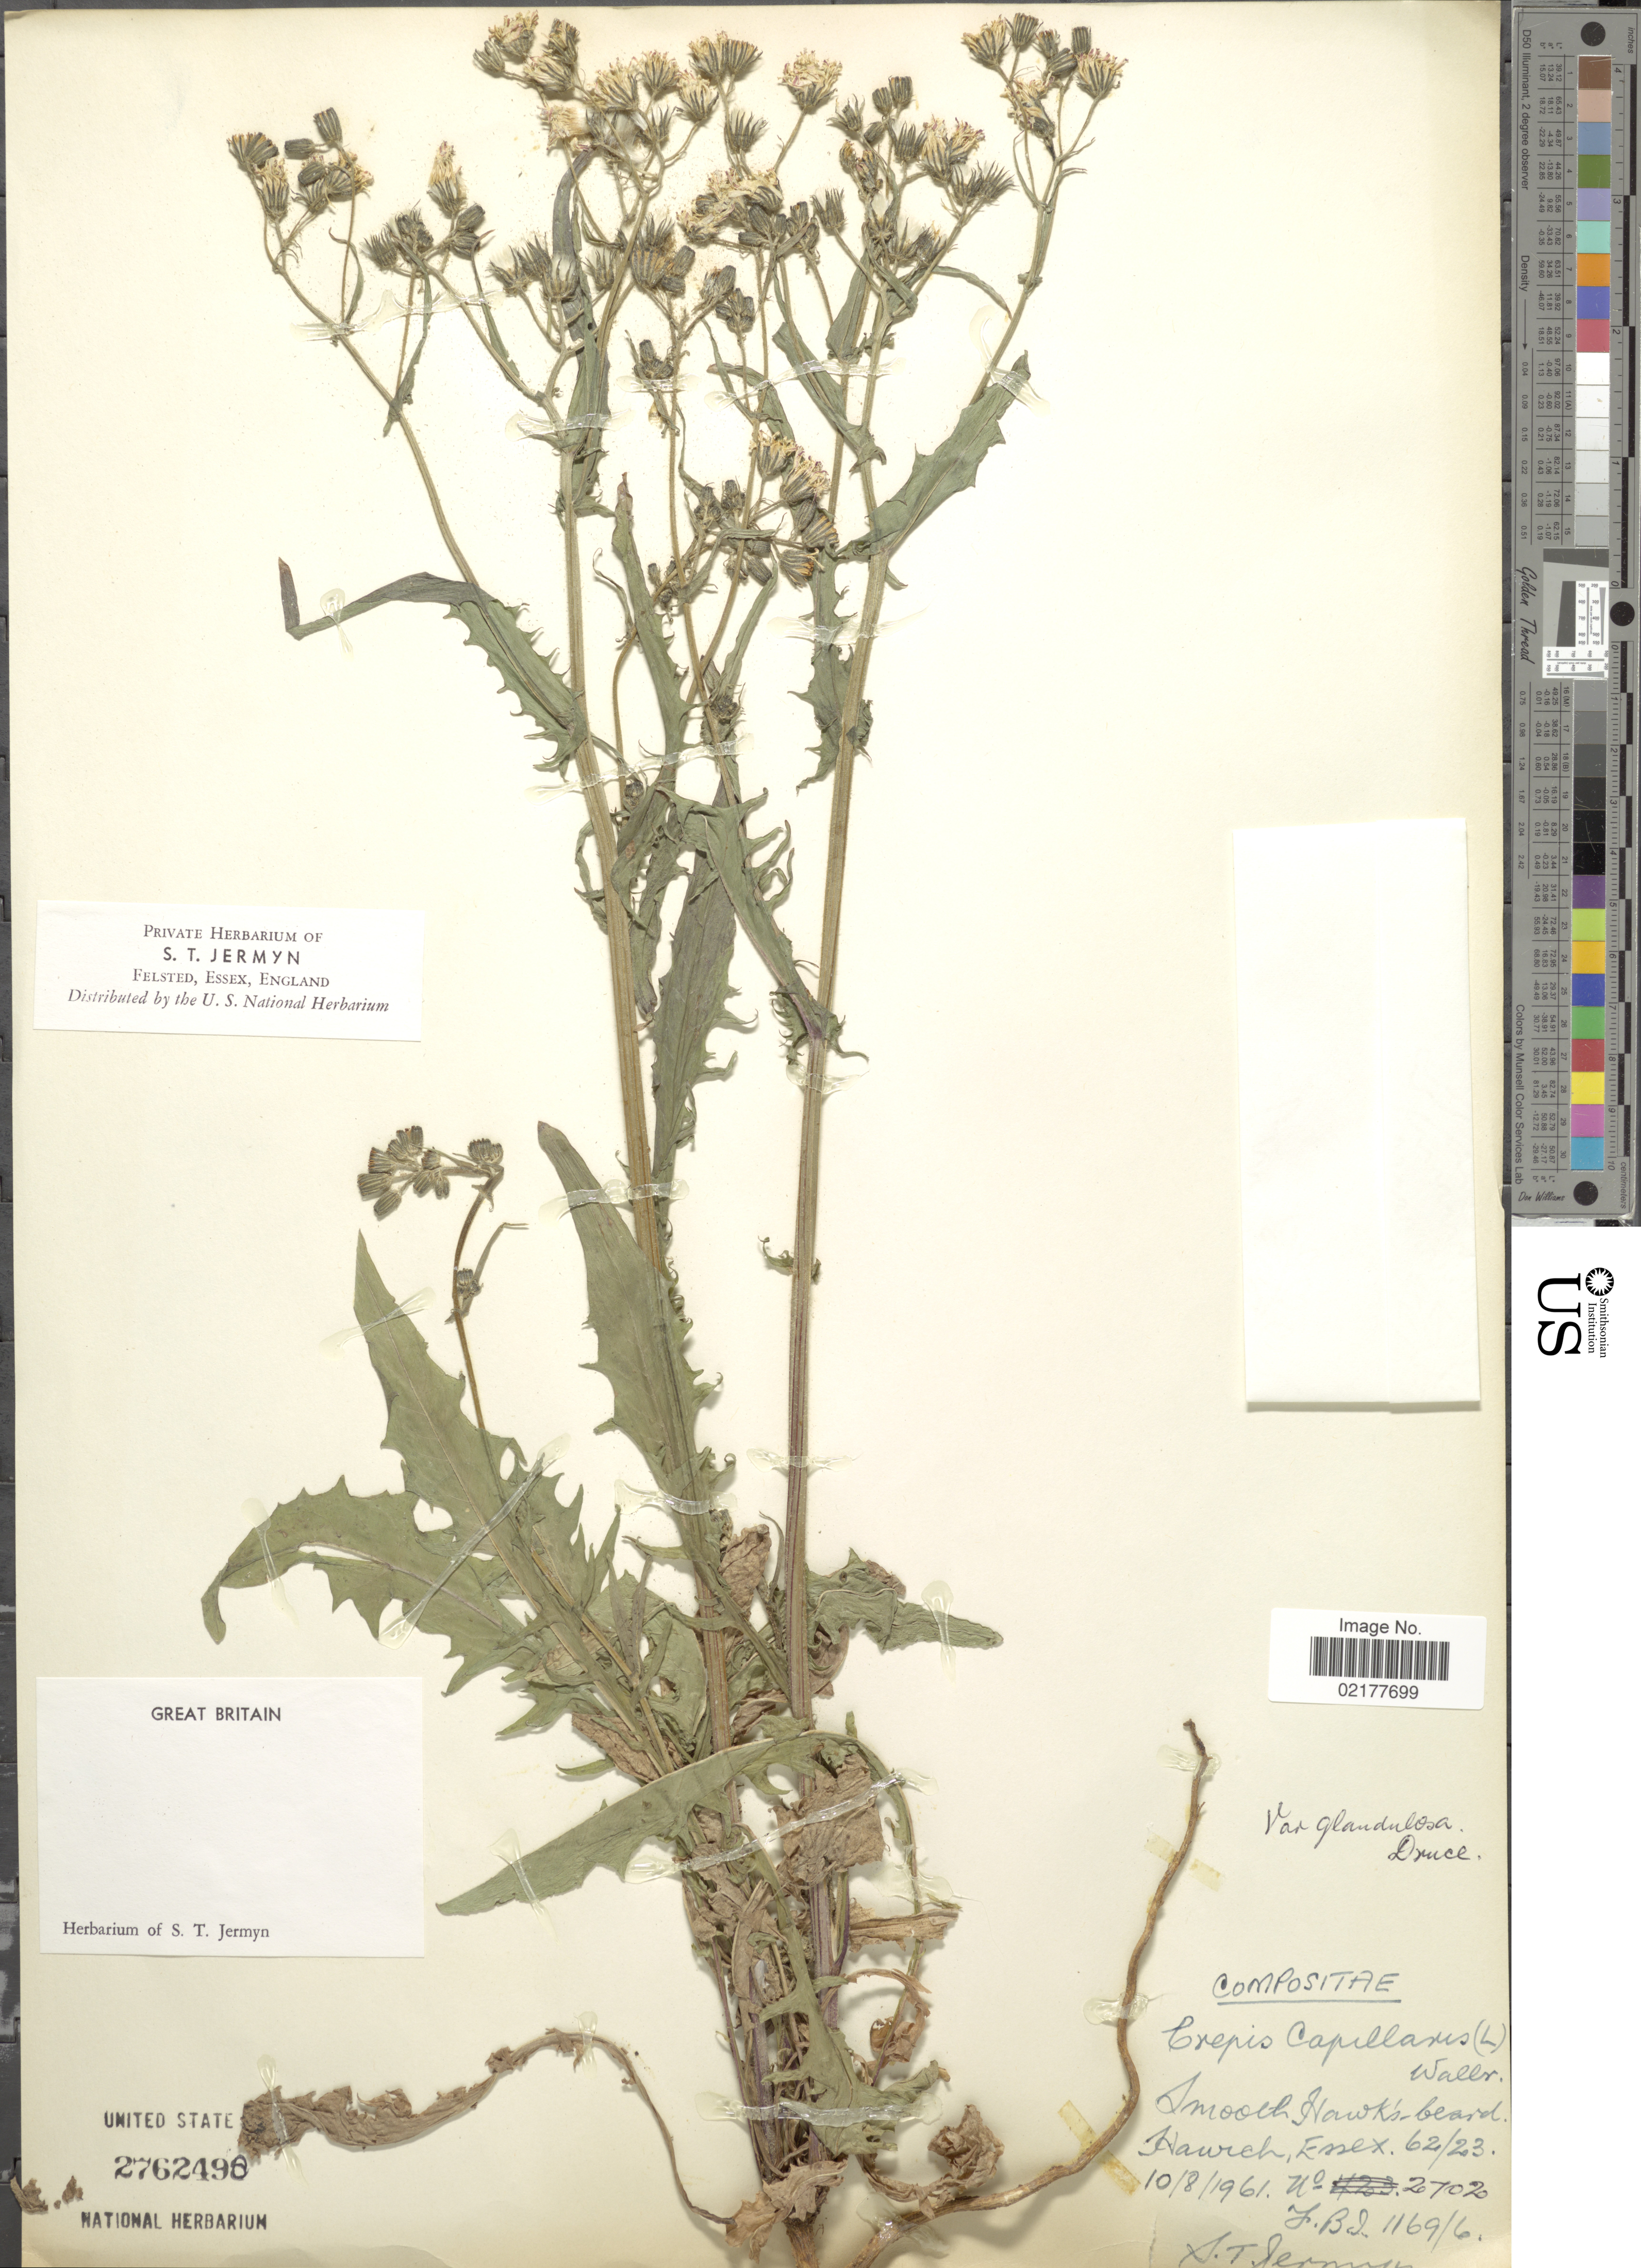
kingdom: Plantae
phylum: Tracheophyta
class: Magnoliopsida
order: Asterales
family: Asteraceae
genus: Crepis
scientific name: Crepis capillaris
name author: (L.) Wallr.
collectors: S. Jermyn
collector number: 2702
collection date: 1961-08-10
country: United Kingdom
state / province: England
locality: Smooth Hawk's beard. Hawich, Essex. 62/23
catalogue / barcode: US 2762498